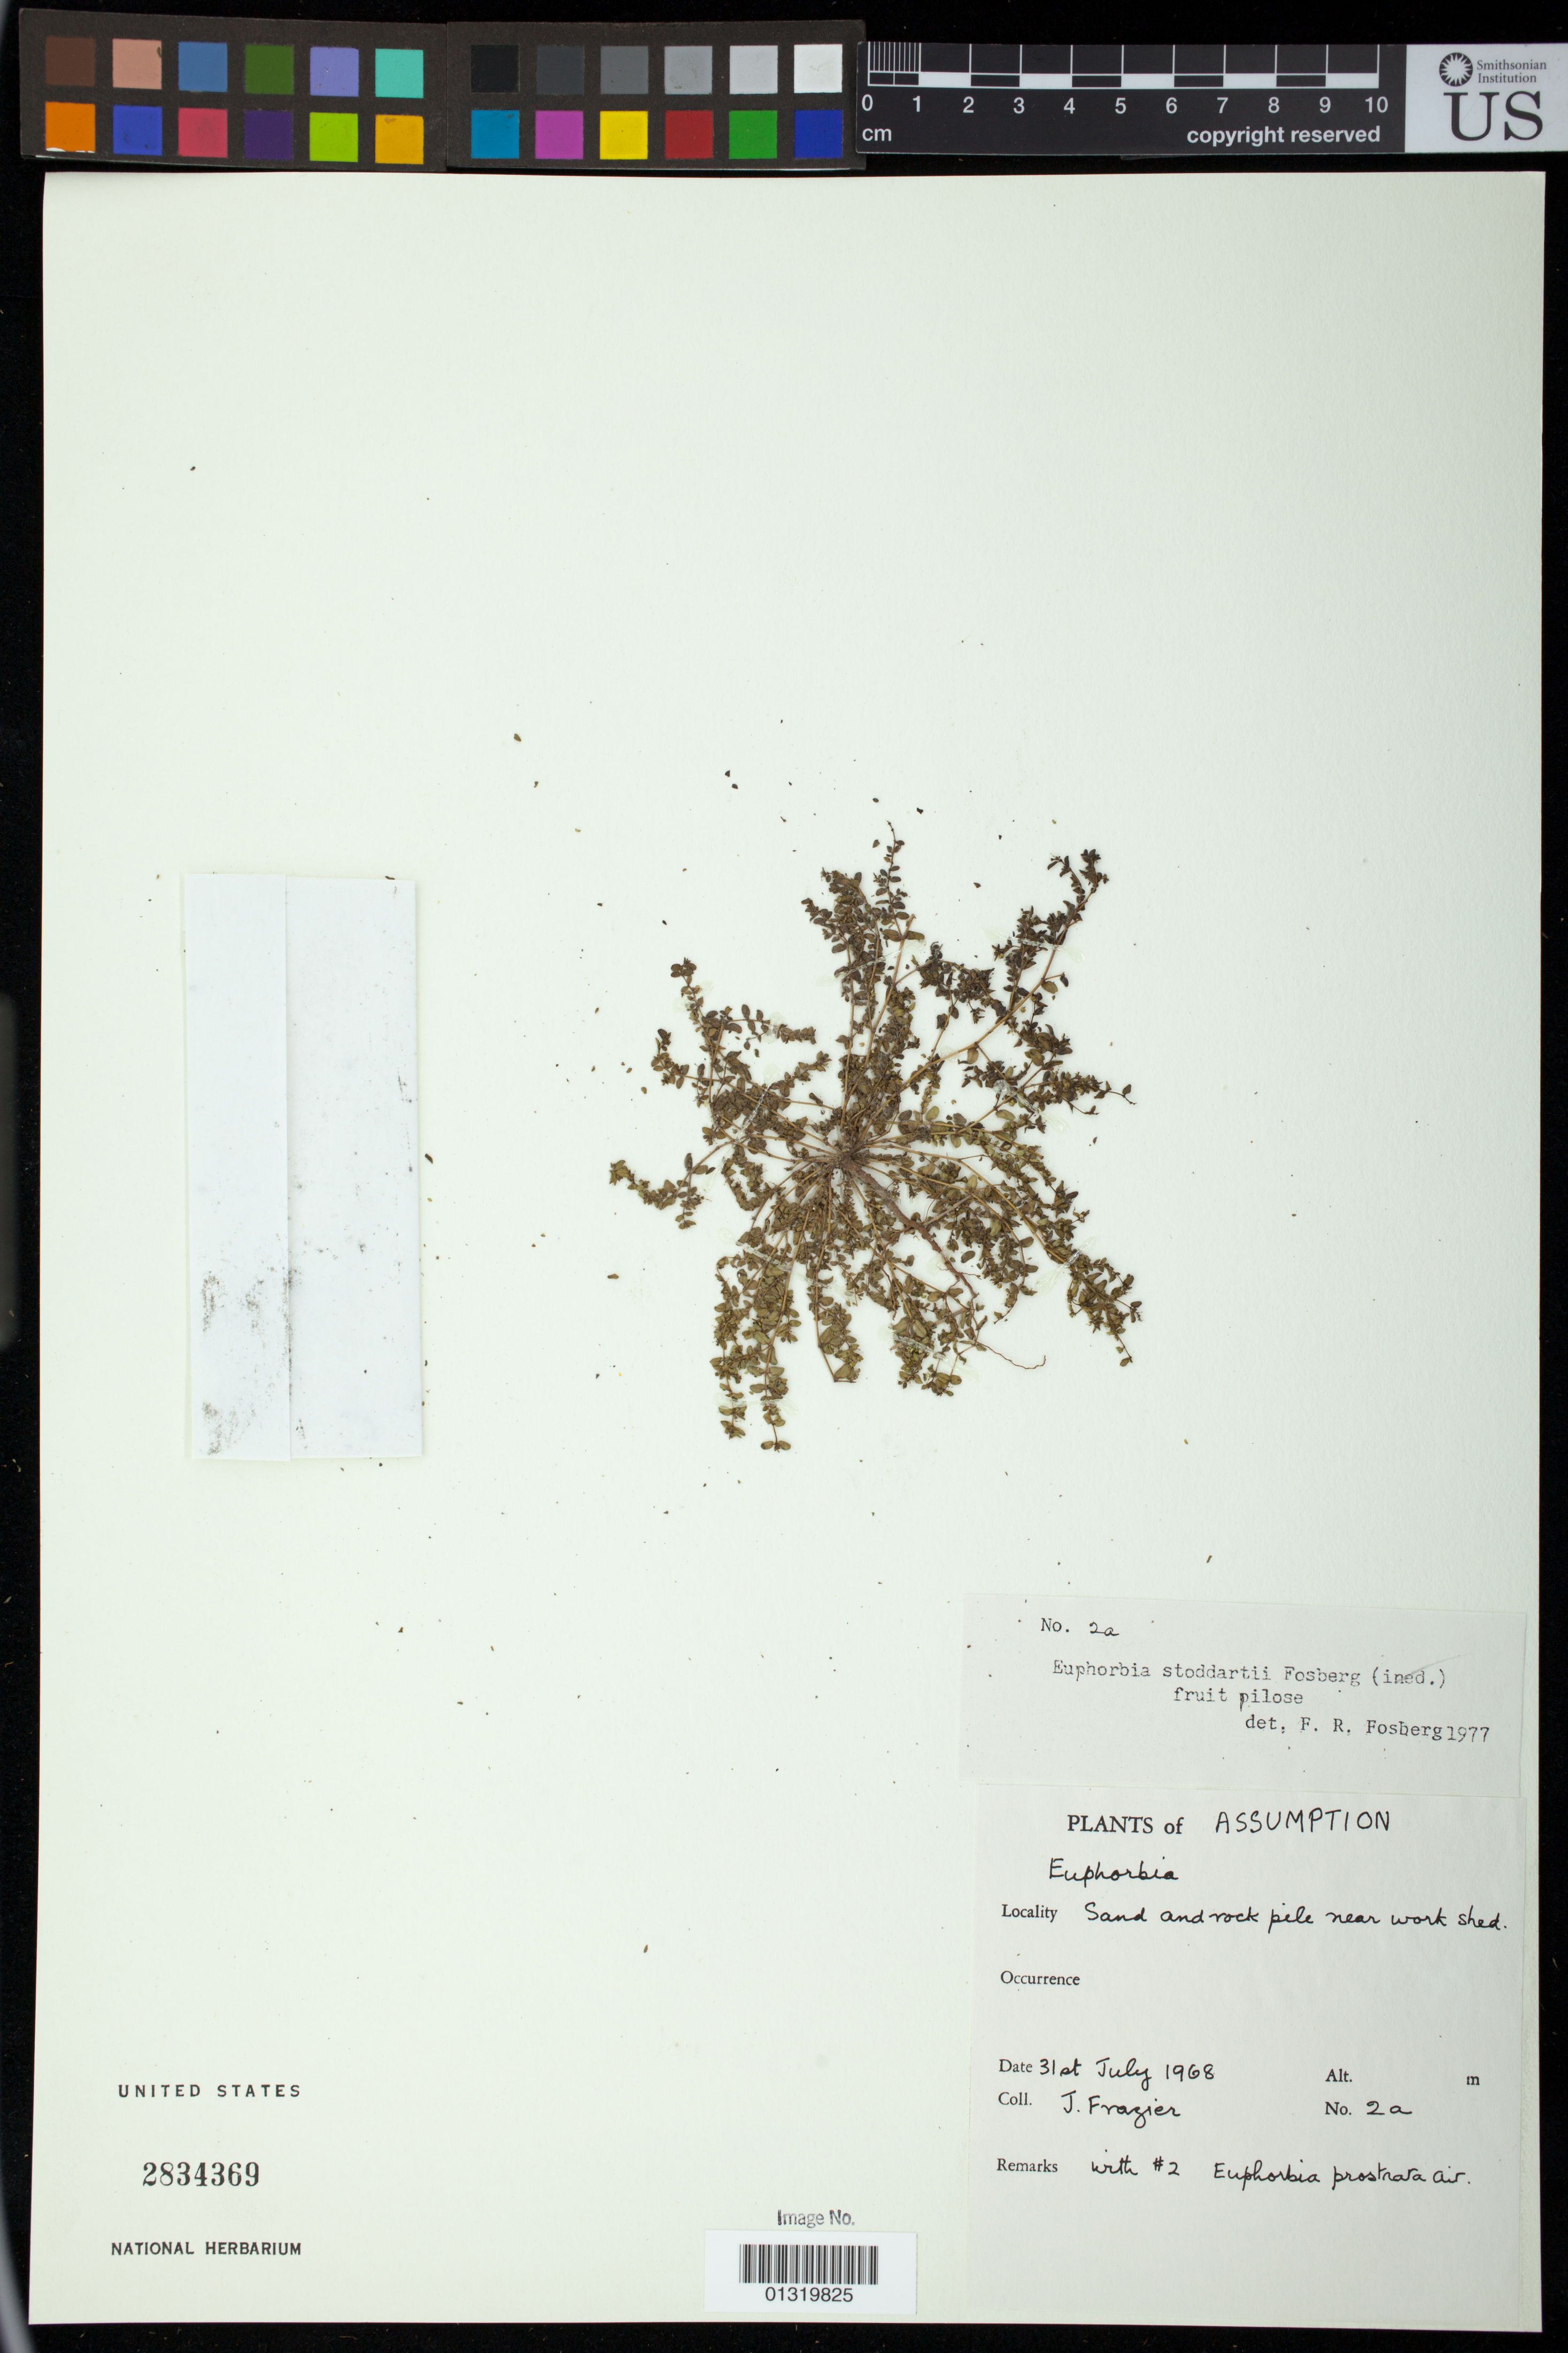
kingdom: Plantae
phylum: Tracheophyta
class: Magnoliopsida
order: Malpighiales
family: Euphorbiaceae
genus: Chamaesyce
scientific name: Chamaesyce stoddartii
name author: (Fosberg) Soják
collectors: J. Frazier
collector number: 2a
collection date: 1968-07-31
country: Seychelles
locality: Assumption; Sand and rock pile near work shed.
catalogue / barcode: US 2834369